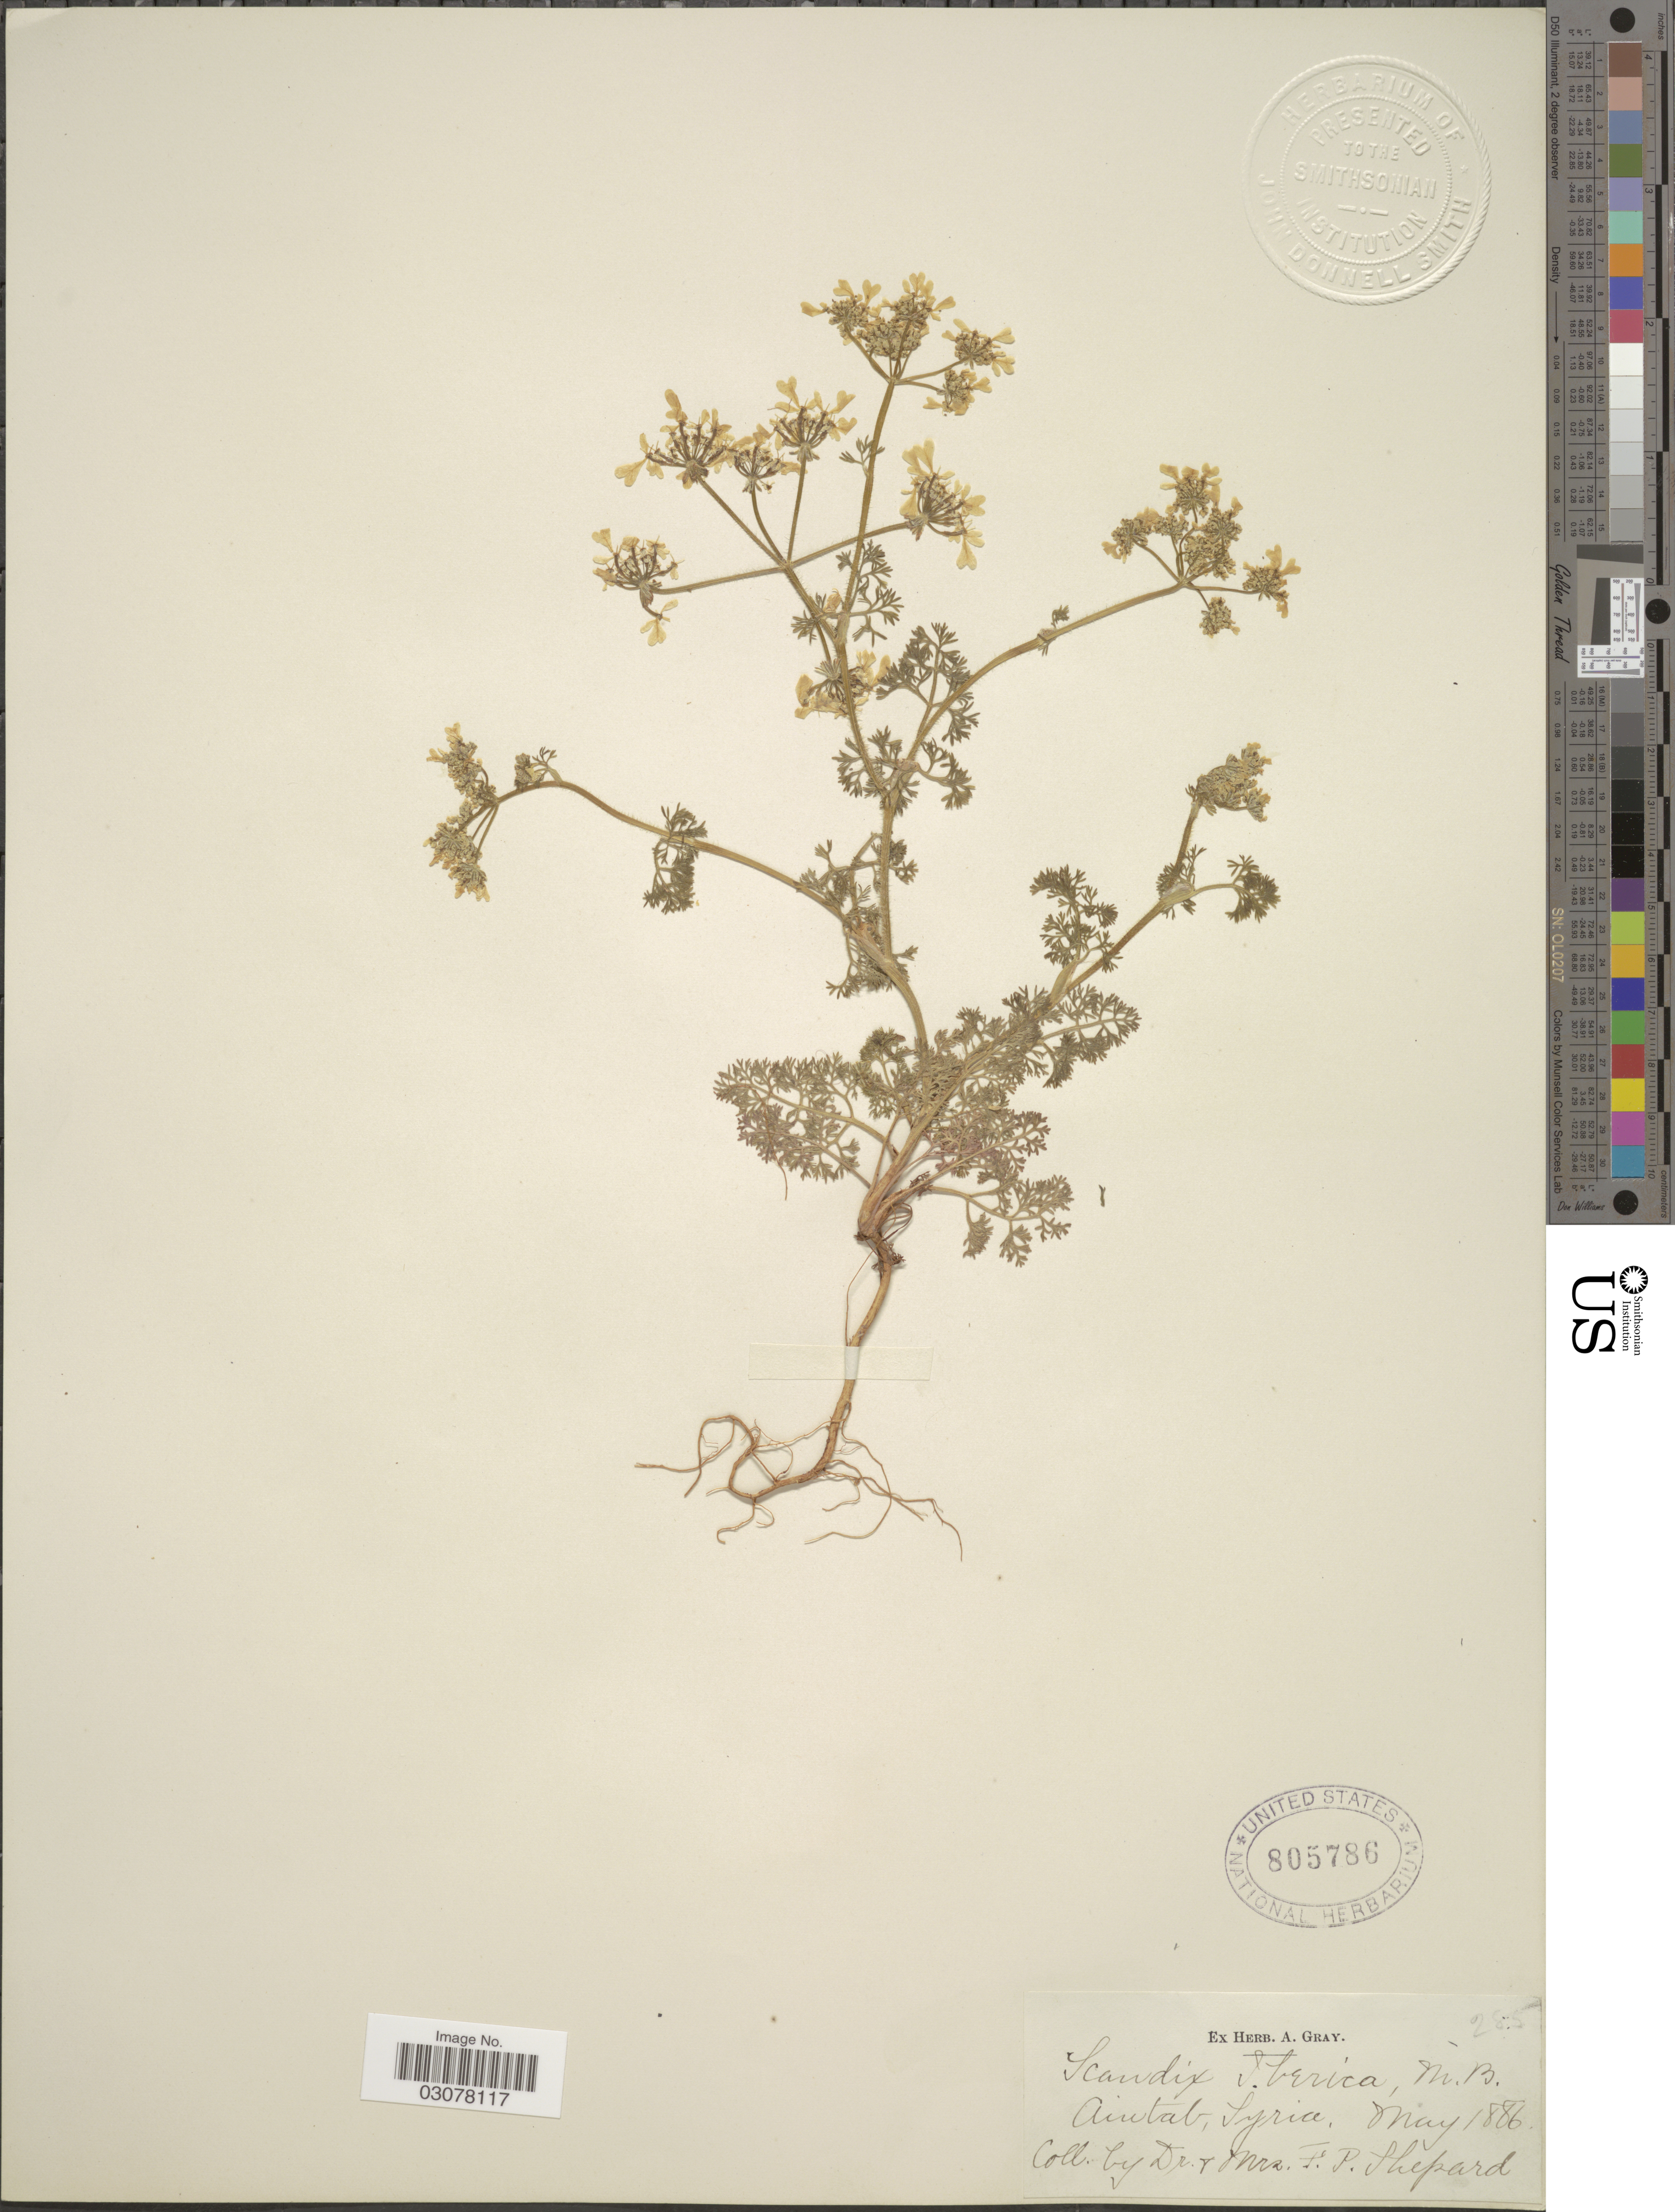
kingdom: Plantae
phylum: Tracheophyta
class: Magnoliopsida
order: Apiales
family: Apiaceae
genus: Scandix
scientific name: Scandix iberica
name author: M. Bieb.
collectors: F. P. Shepard & Mrs. Shepard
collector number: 285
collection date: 1886-05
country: Syria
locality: Aintab.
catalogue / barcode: US 805786